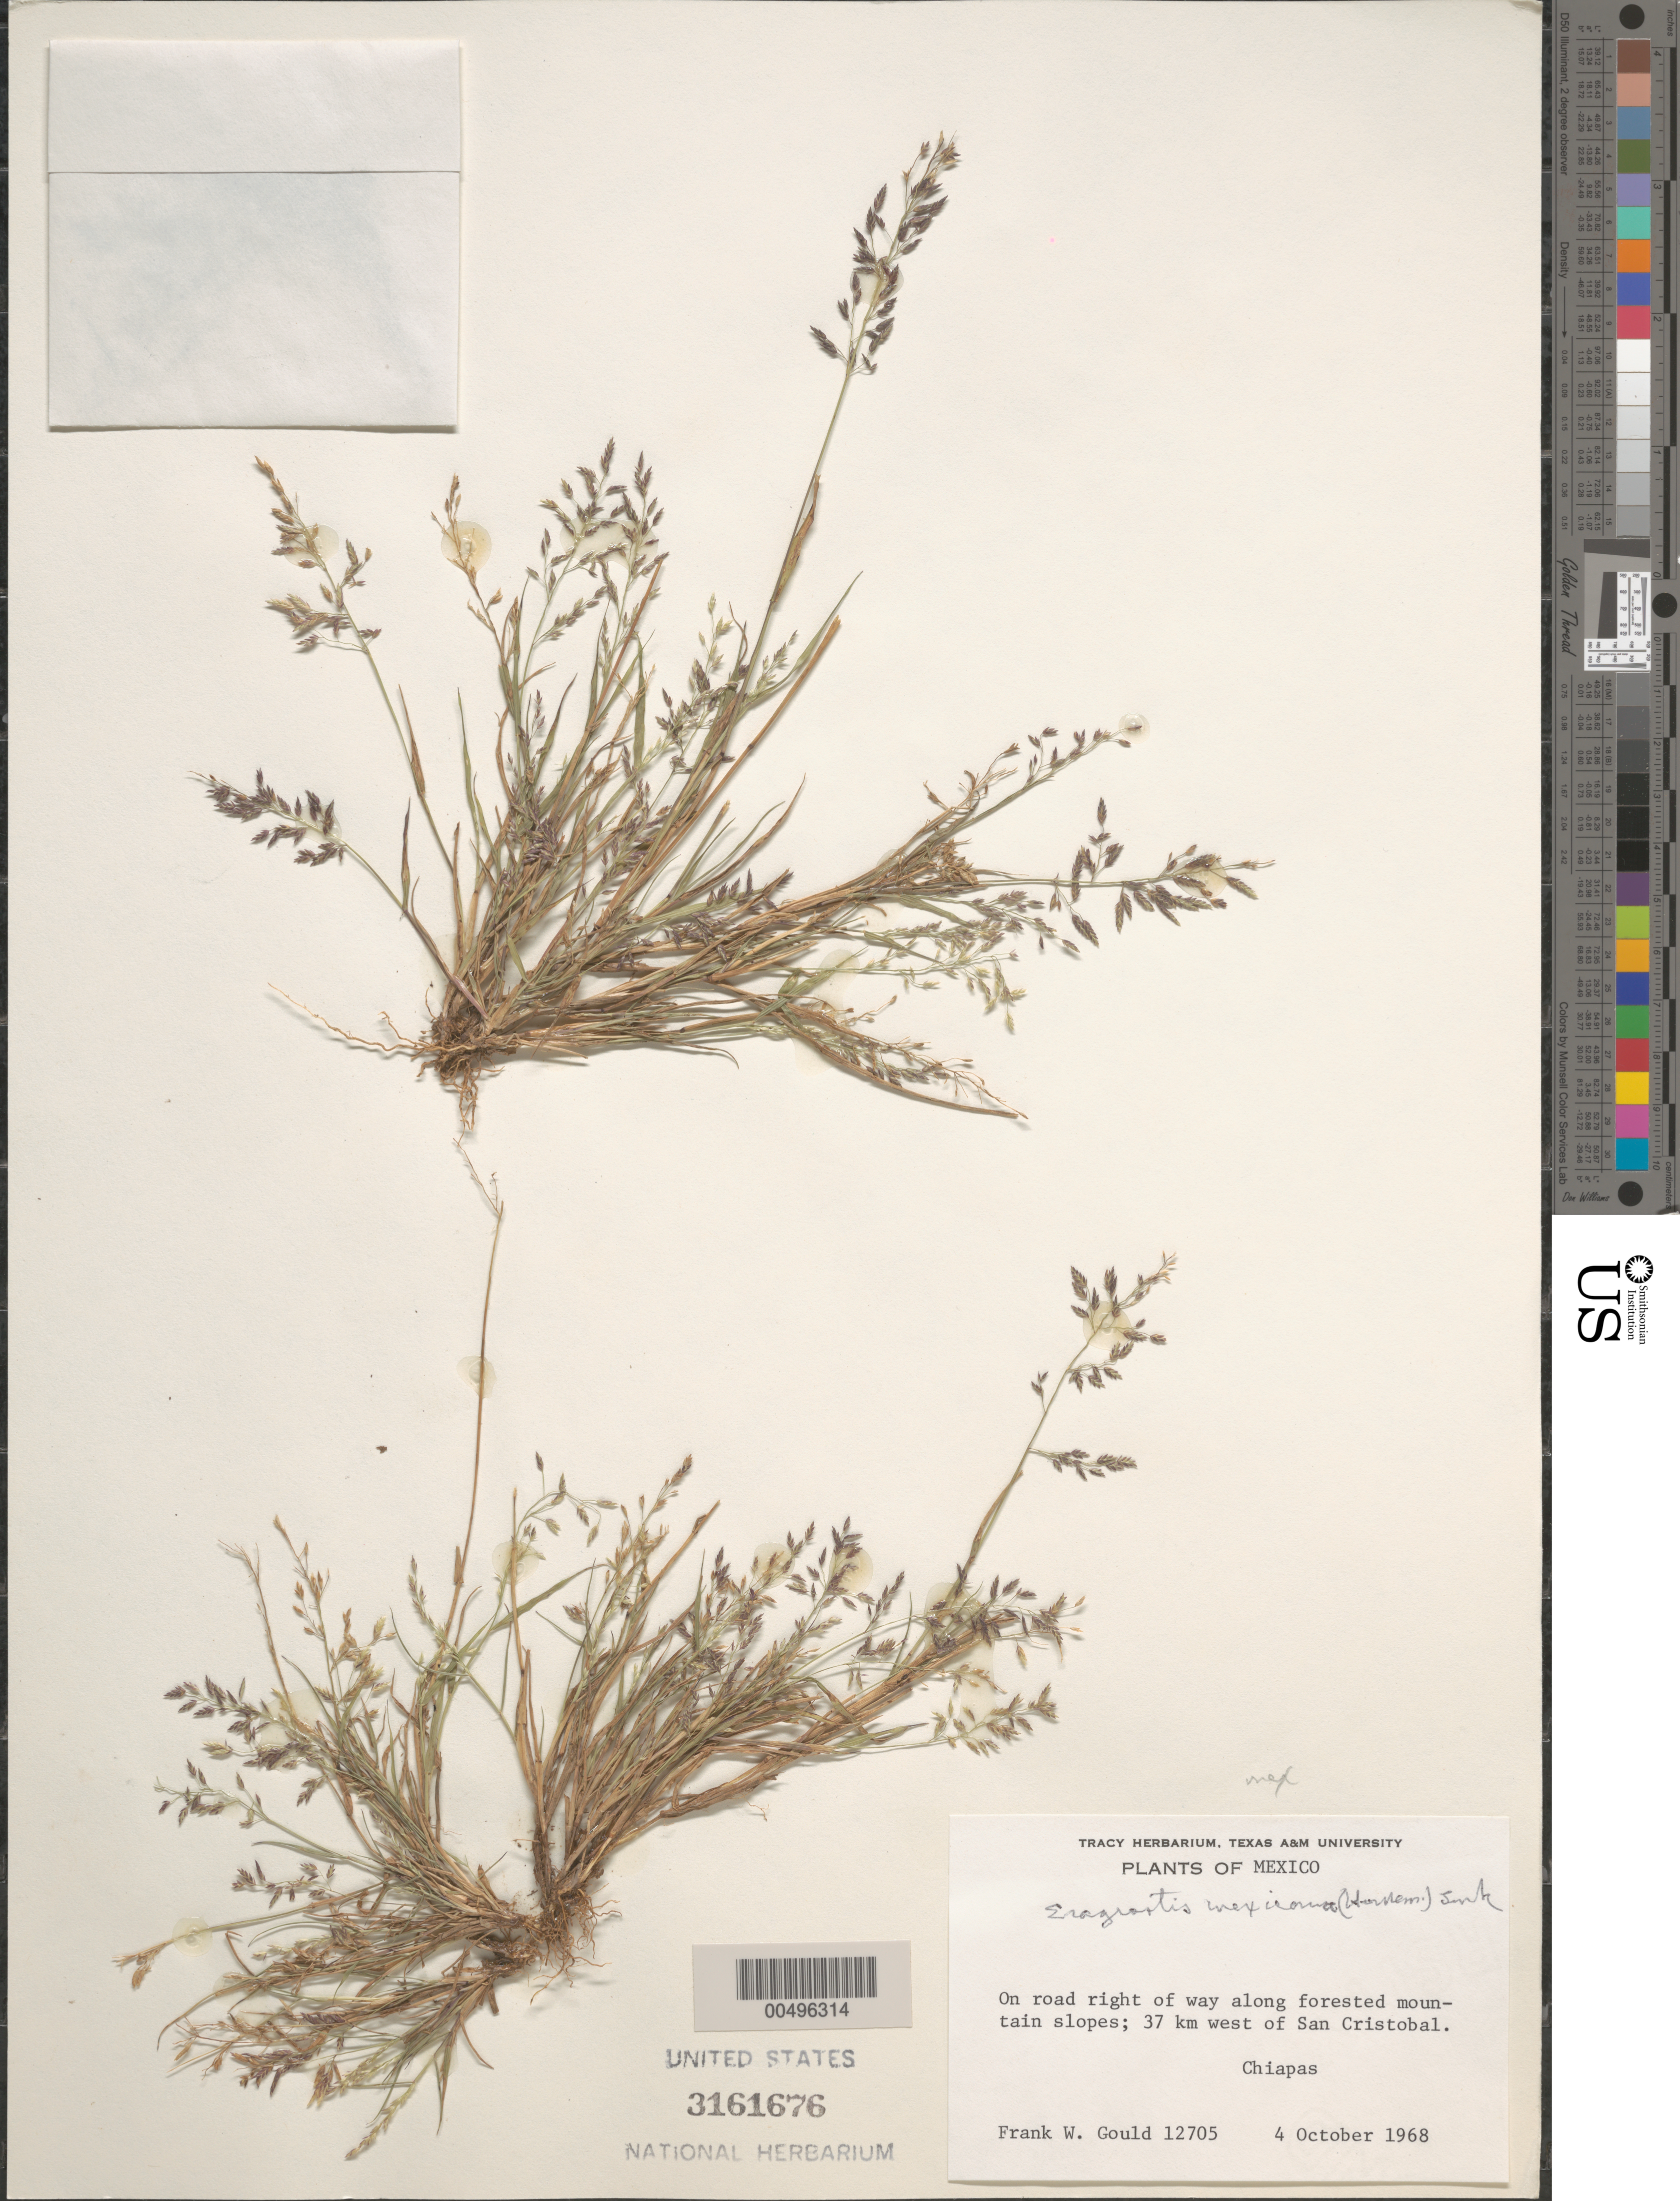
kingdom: Plantae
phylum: Tracheophyta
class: Liliopsida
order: Poales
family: Poaceae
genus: Eragrostis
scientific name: Eragrostis mexicana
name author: (Hornem.) Link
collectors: F. W. Gould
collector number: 12705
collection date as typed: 4 Oct 1968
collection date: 1968-10-04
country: Mexico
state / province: Chiapas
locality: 37 km W of San Cristobal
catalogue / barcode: US 3161676